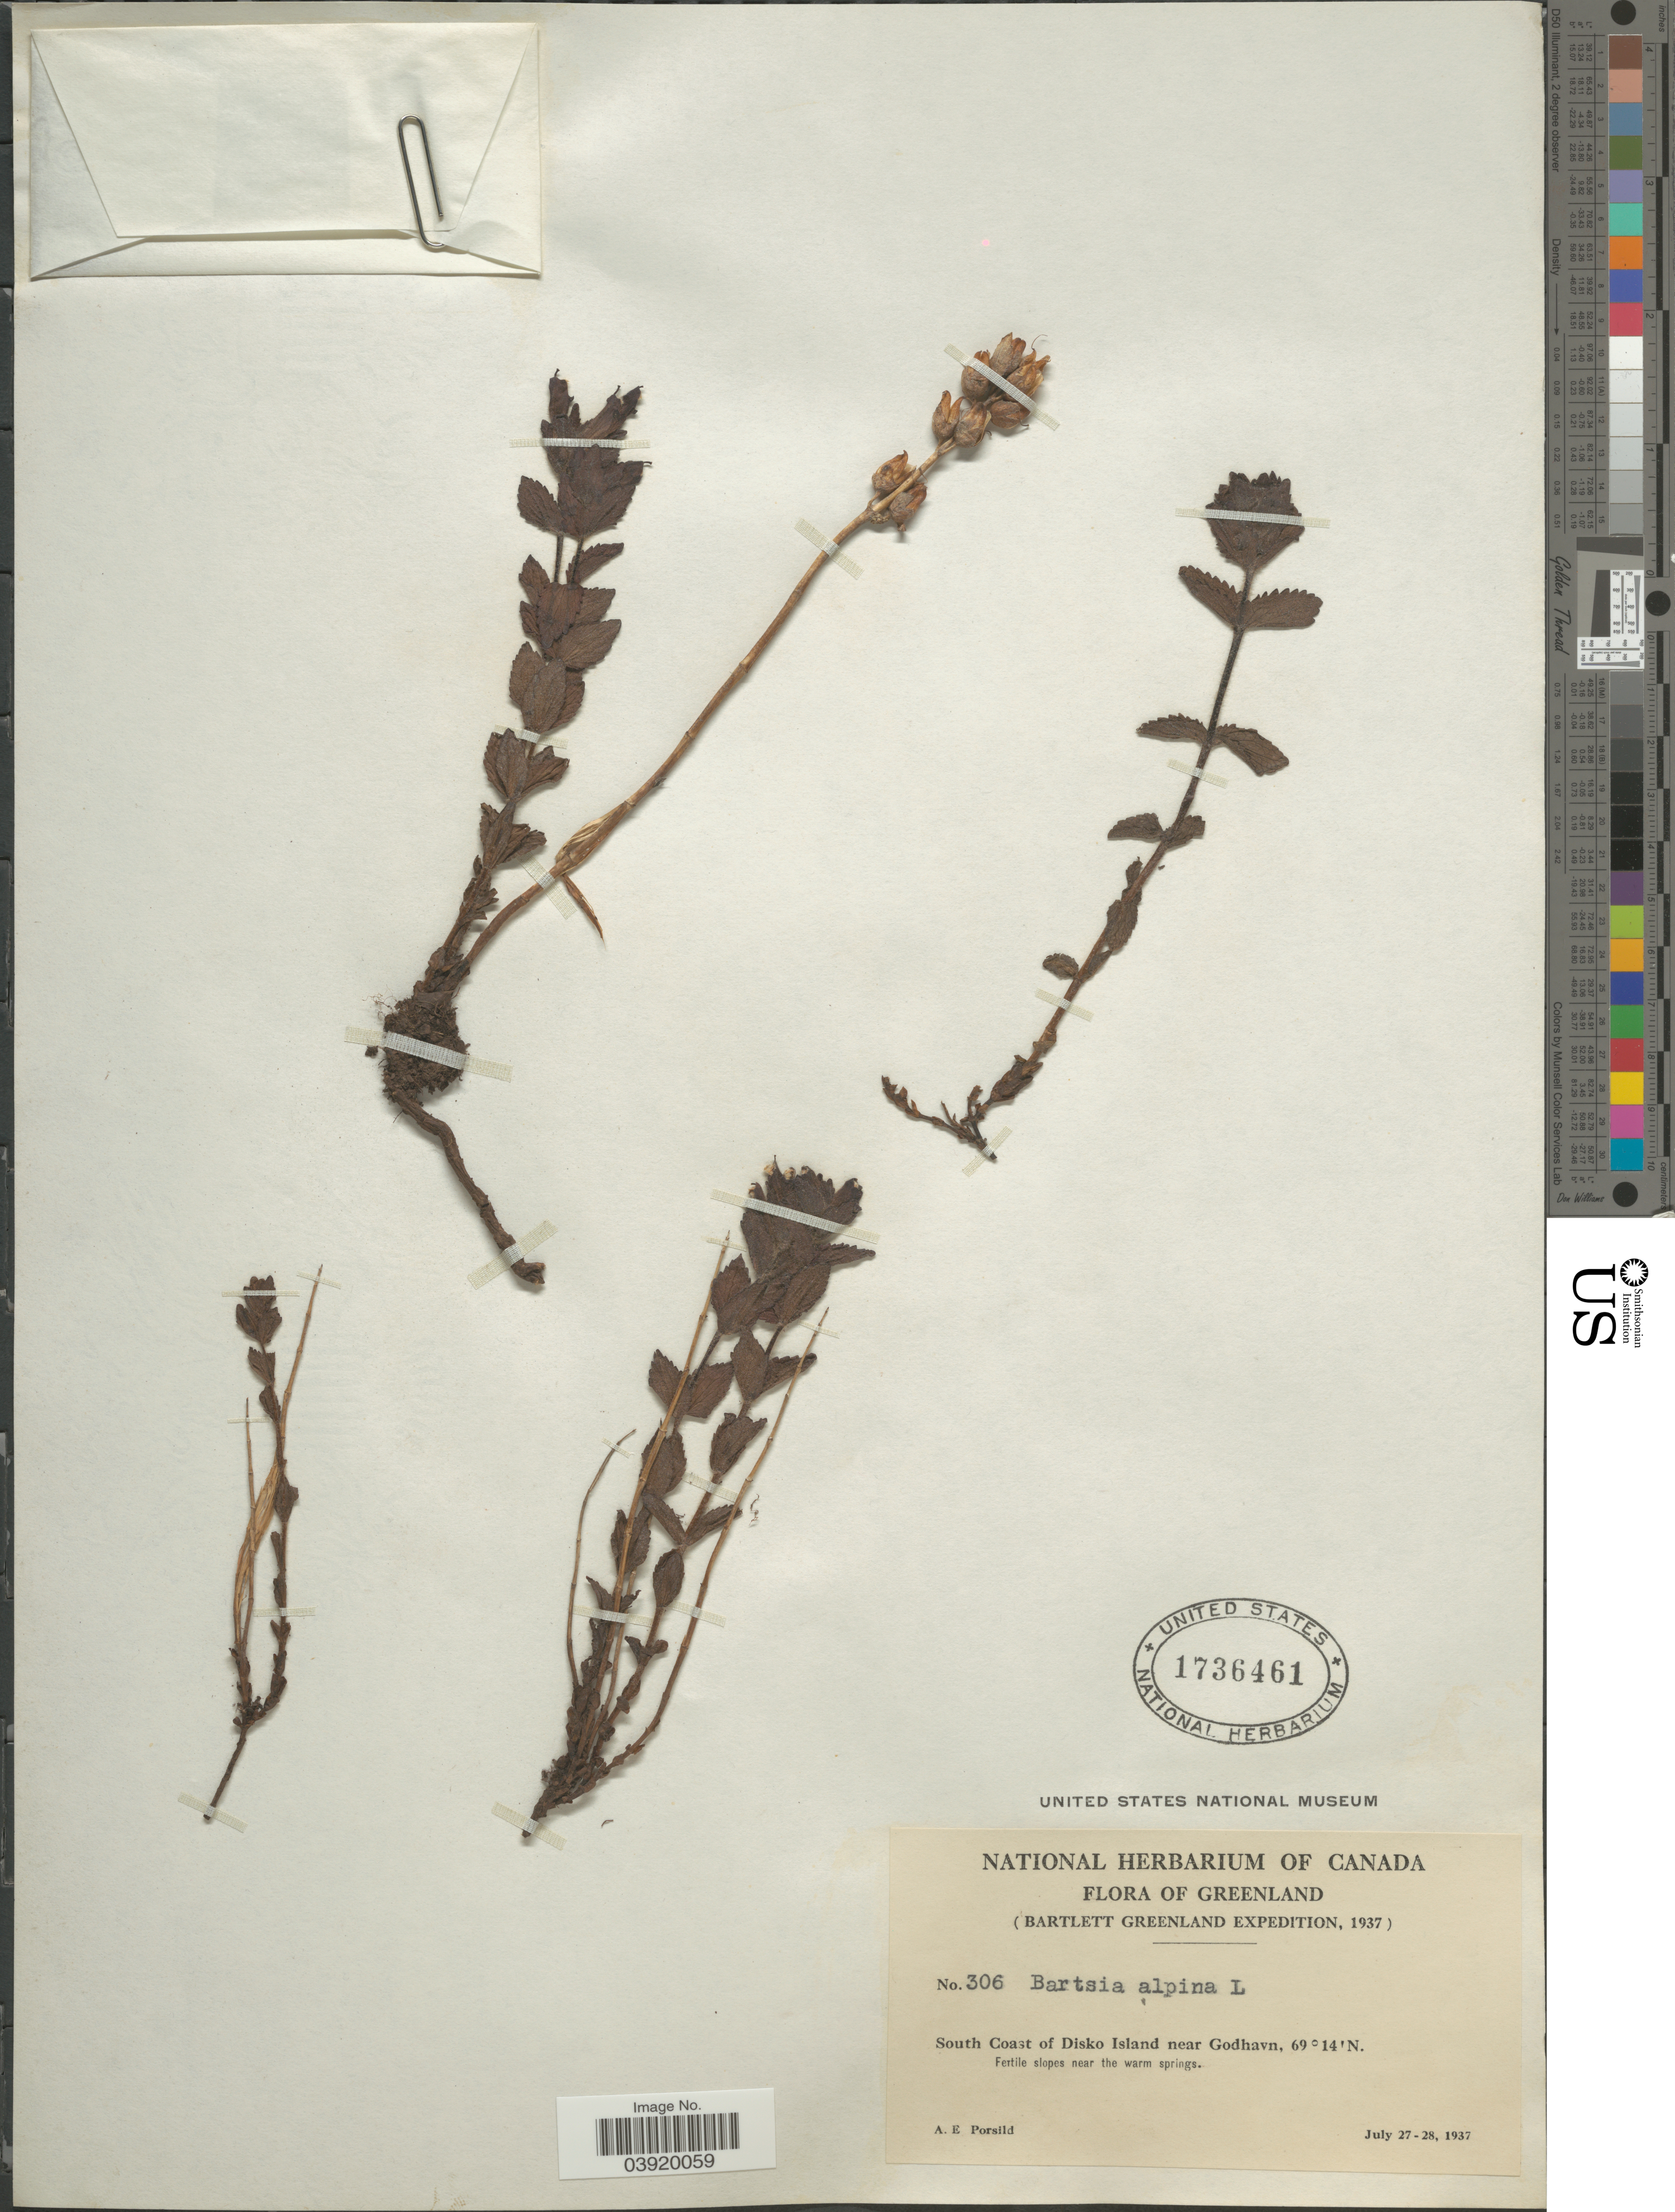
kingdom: Plantae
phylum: Tracheophyta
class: Magnoliopsida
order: Lamiales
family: Orobanchaceae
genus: Bartsia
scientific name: Bartsia alpina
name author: L.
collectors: A. E. Porsild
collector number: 306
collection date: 1937-07-27/1937-07-28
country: Greenland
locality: South Coast of Disko Island near Godhavn.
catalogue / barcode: US 1736461